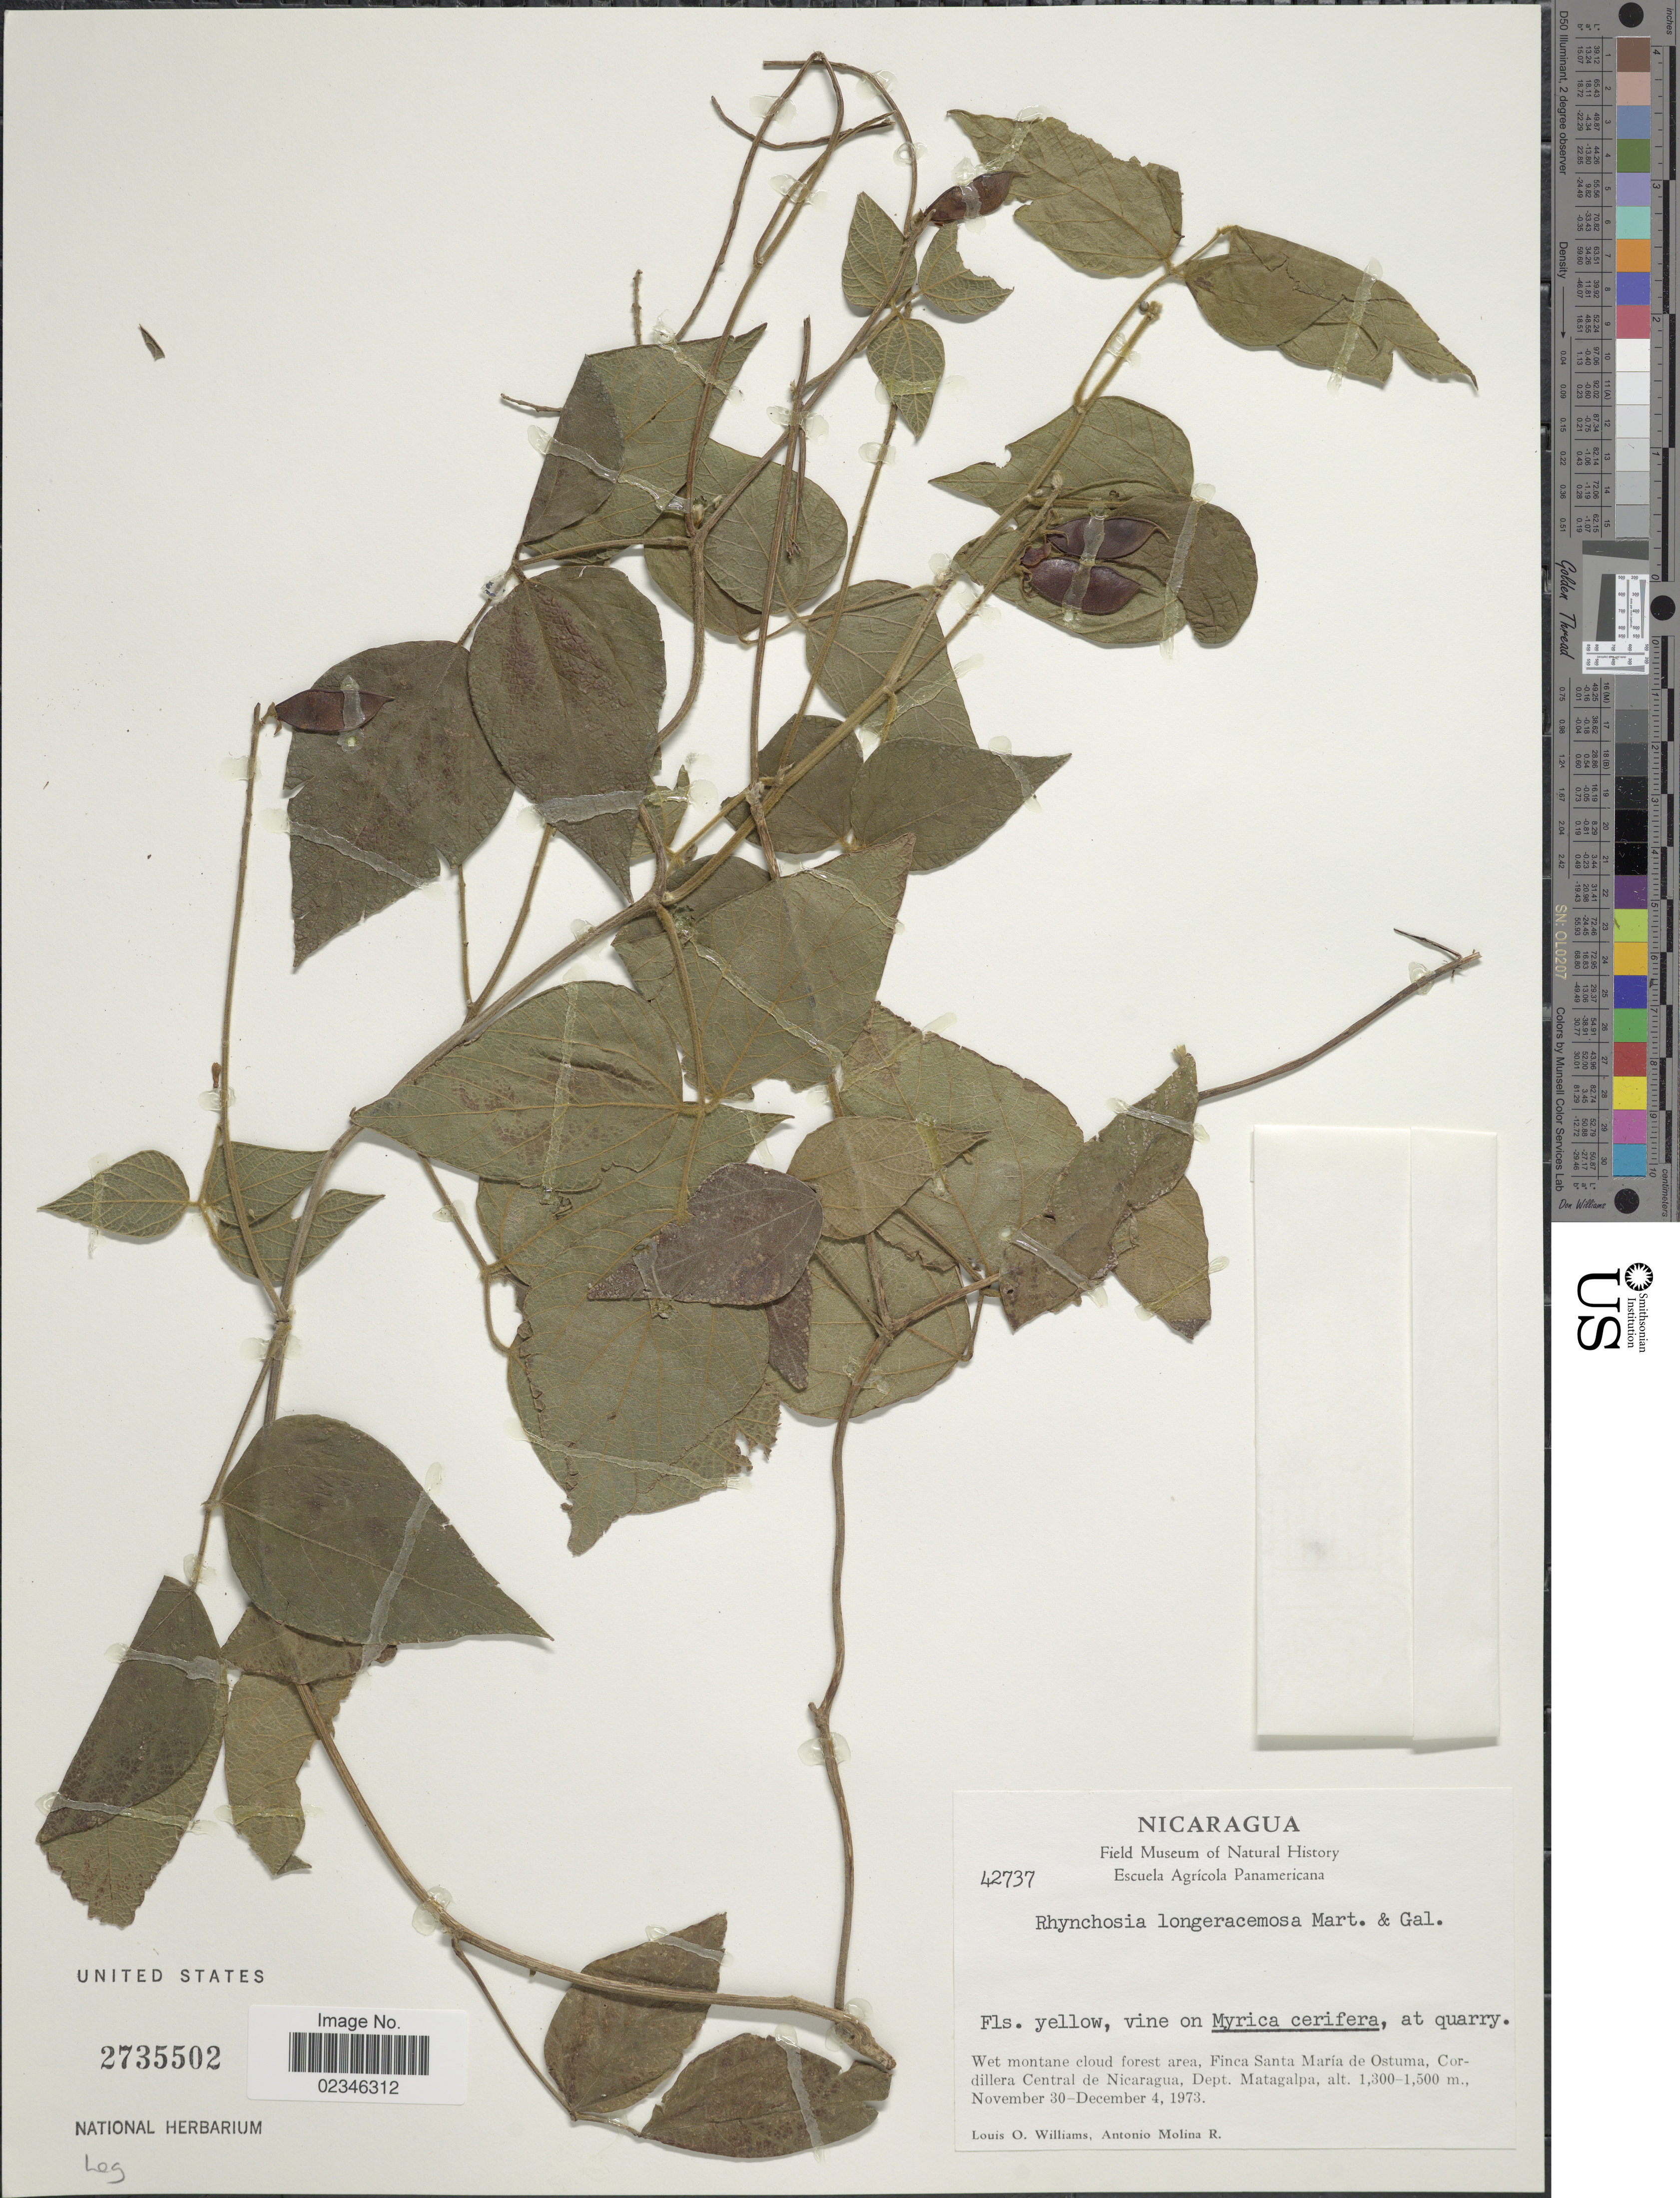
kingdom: Plantae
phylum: Tracheophyta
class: Magnoliopsida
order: Fabales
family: Fabaceae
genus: Rhynchosia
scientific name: Rhynchosia longeracemosa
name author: M. Martens & Galeotti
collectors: L. O. Williams & A. Molina R.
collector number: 42737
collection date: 1973-11-30/1973-12-04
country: Nicaragua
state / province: Matagalpa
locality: Wet montane cloud forest area, Finca Santa María de Ostuma, Cordillera Central de Nicaragua, Dept. Matagalpa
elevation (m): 1300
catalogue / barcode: US 2735502